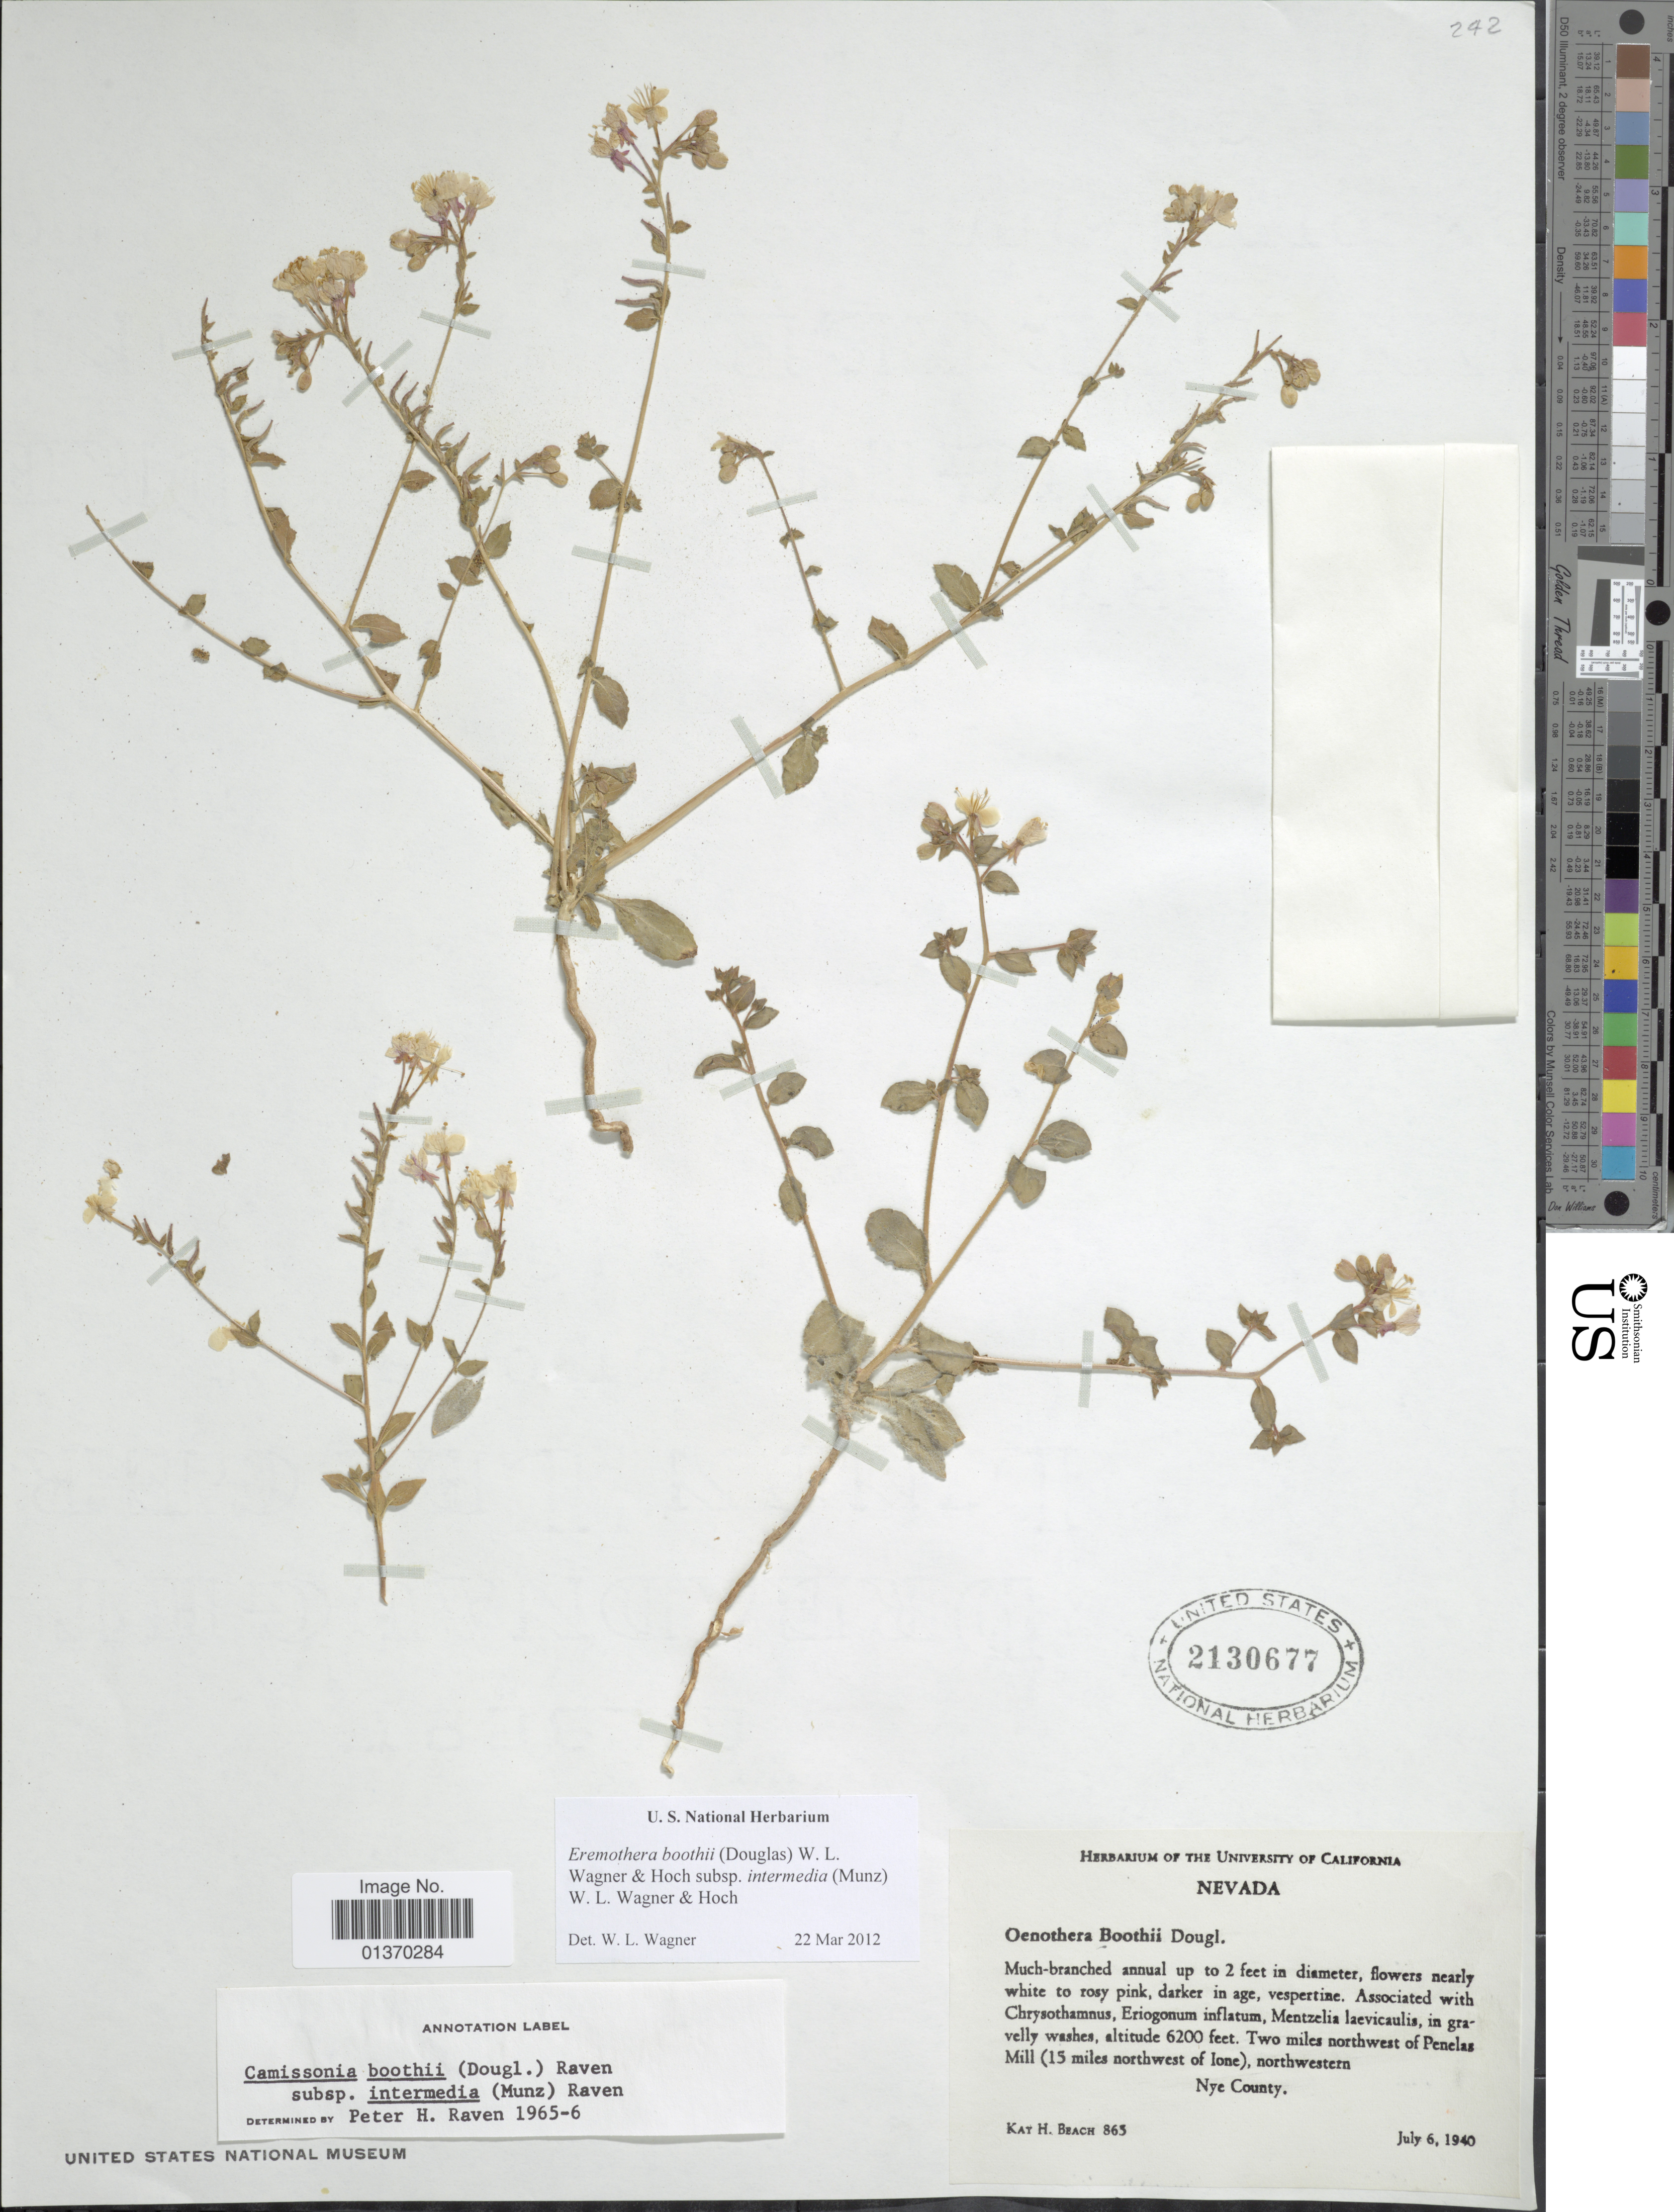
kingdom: Plantae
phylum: Tracheophyta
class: Magnoliopsida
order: Myrtales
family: Onagraceae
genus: Eremothera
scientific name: Eremothera boothii subsp. intermedia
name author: (Munz) W.L. Wagner & Hoch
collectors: K. H. Beach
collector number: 863*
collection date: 1940-07-06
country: United States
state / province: Nevada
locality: Two miles northwest of Penelas Mill (15 miles northwest of Ione), northwestern, Nye County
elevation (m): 1890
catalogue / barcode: US 2130677